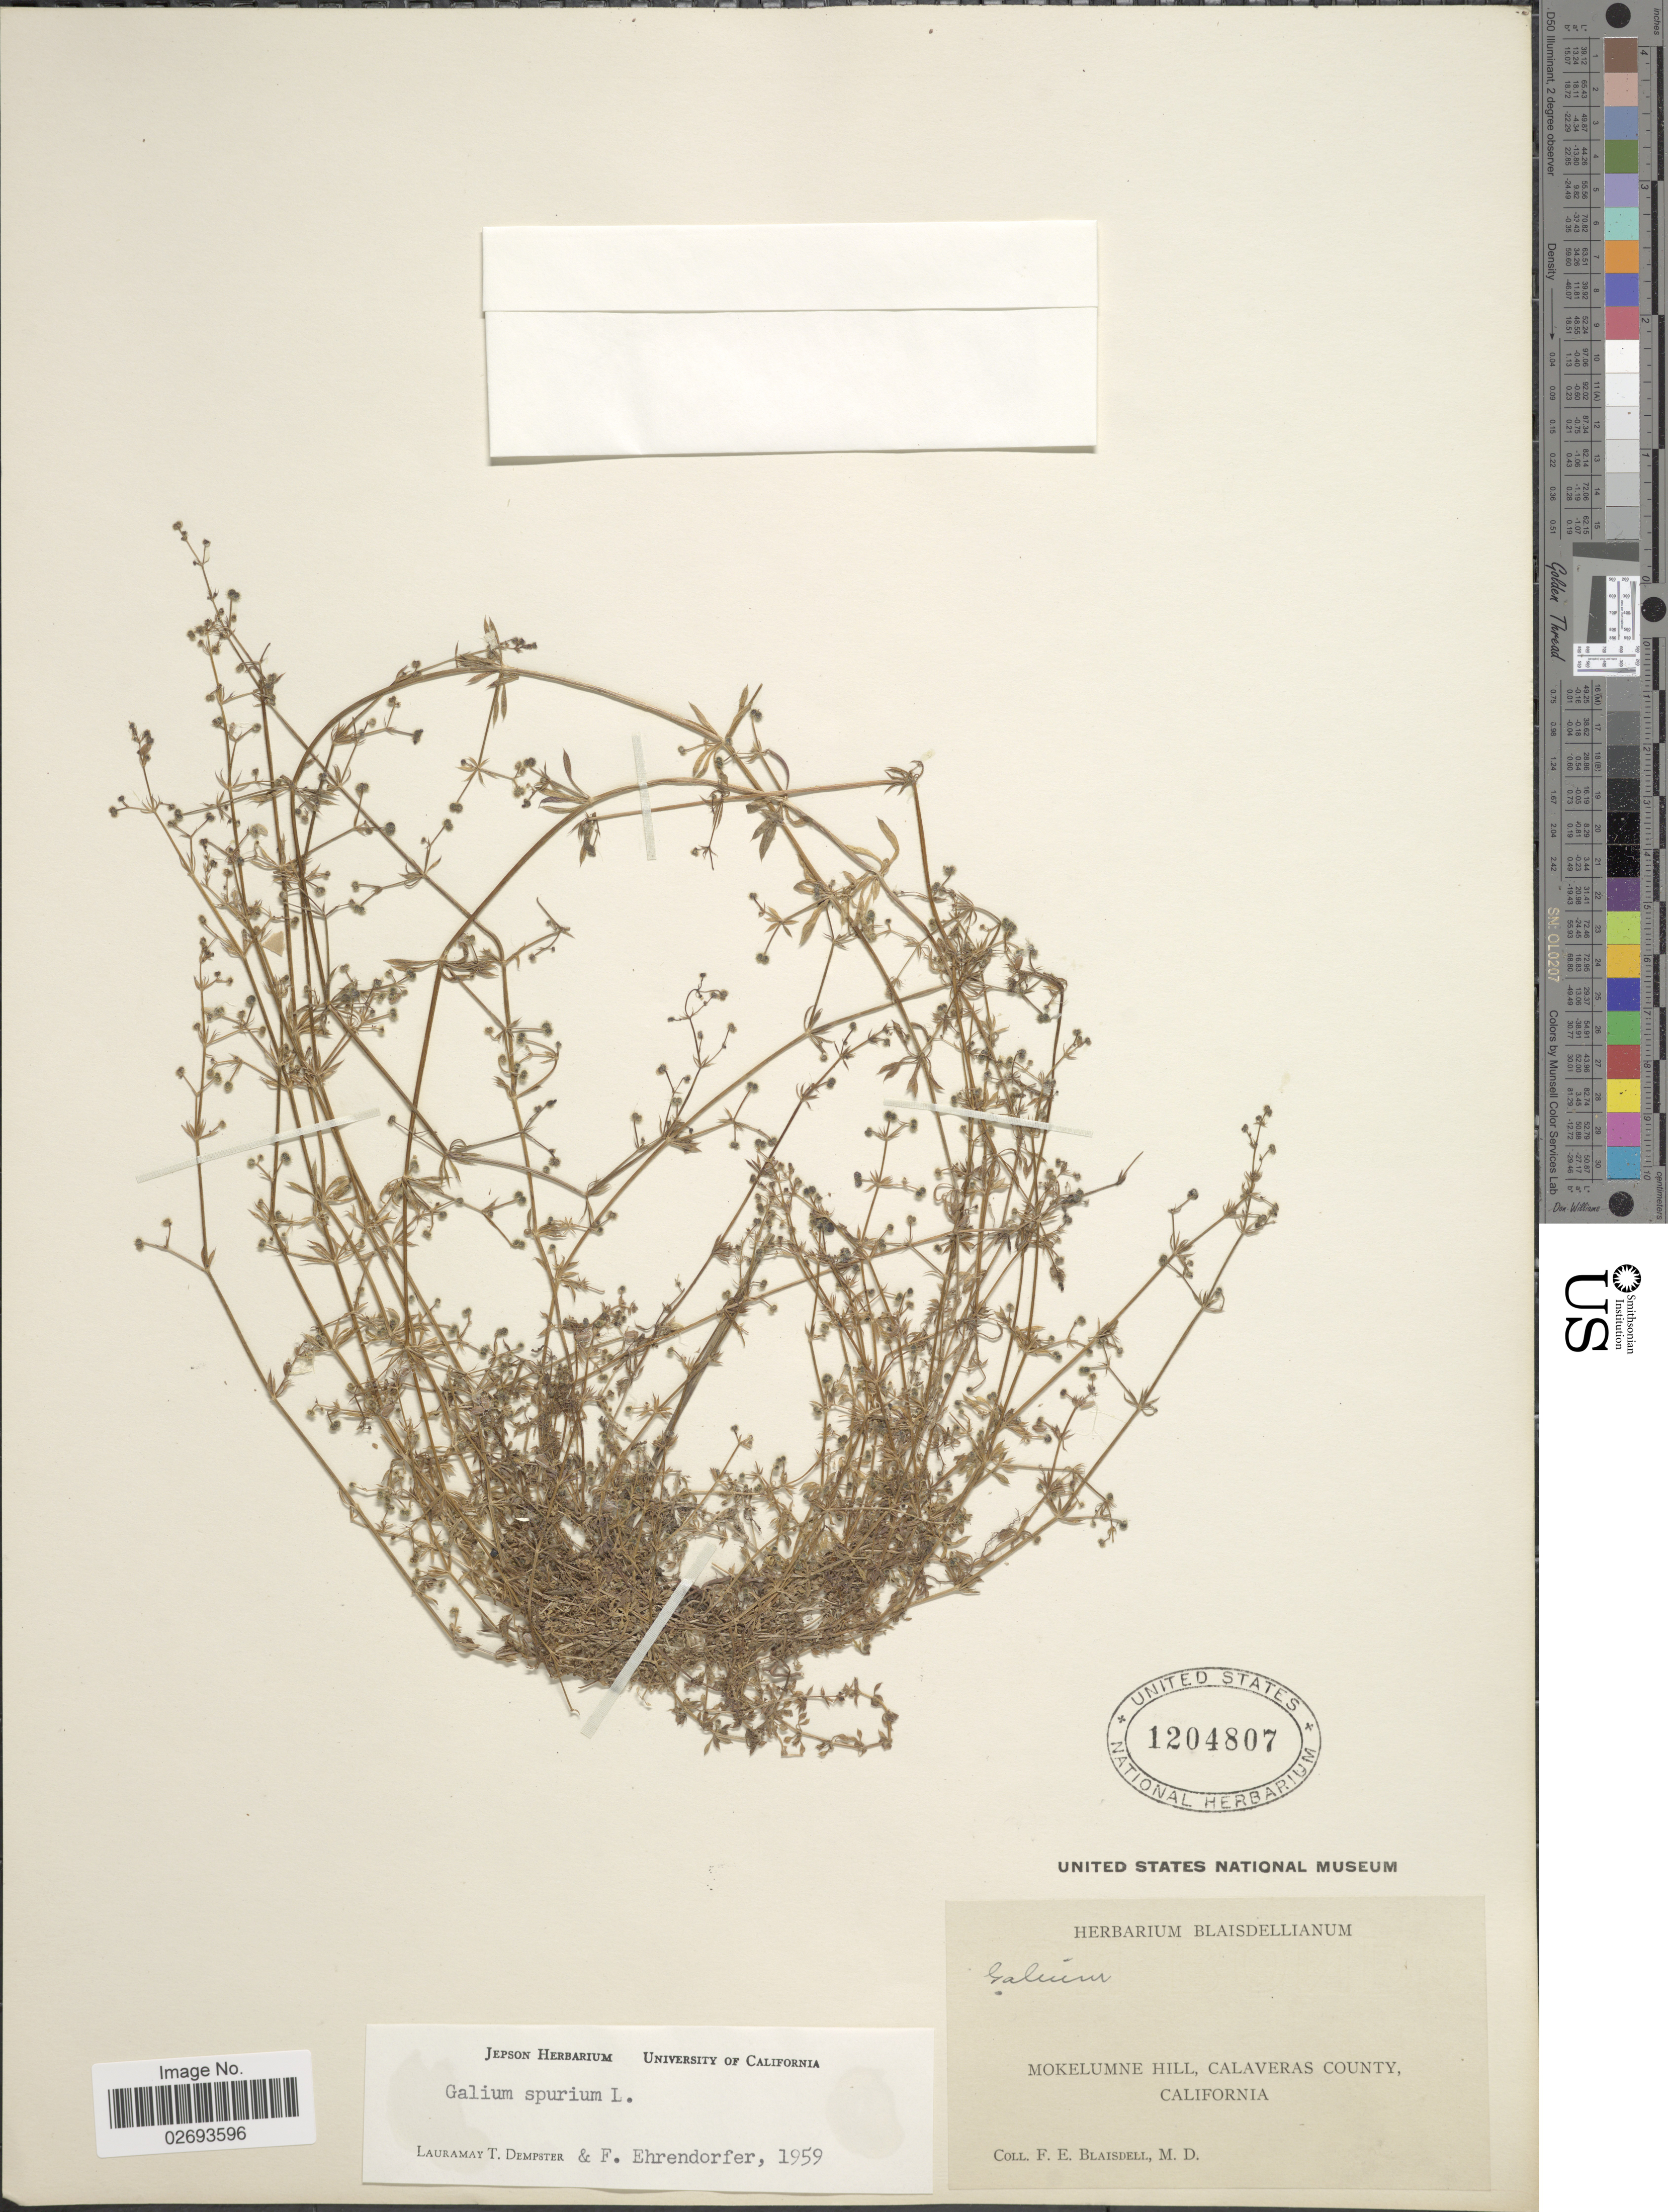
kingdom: Plantae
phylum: Tracheophyta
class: Magnoliopsida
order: Gentianales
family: Rubiaceae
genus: Galium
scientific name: Galium spurium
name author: L.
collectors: F. Blaisdell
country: United States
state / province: California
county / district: Calaveras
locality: Mokelumne Hill, Calaveras County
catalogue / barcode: US 1204807